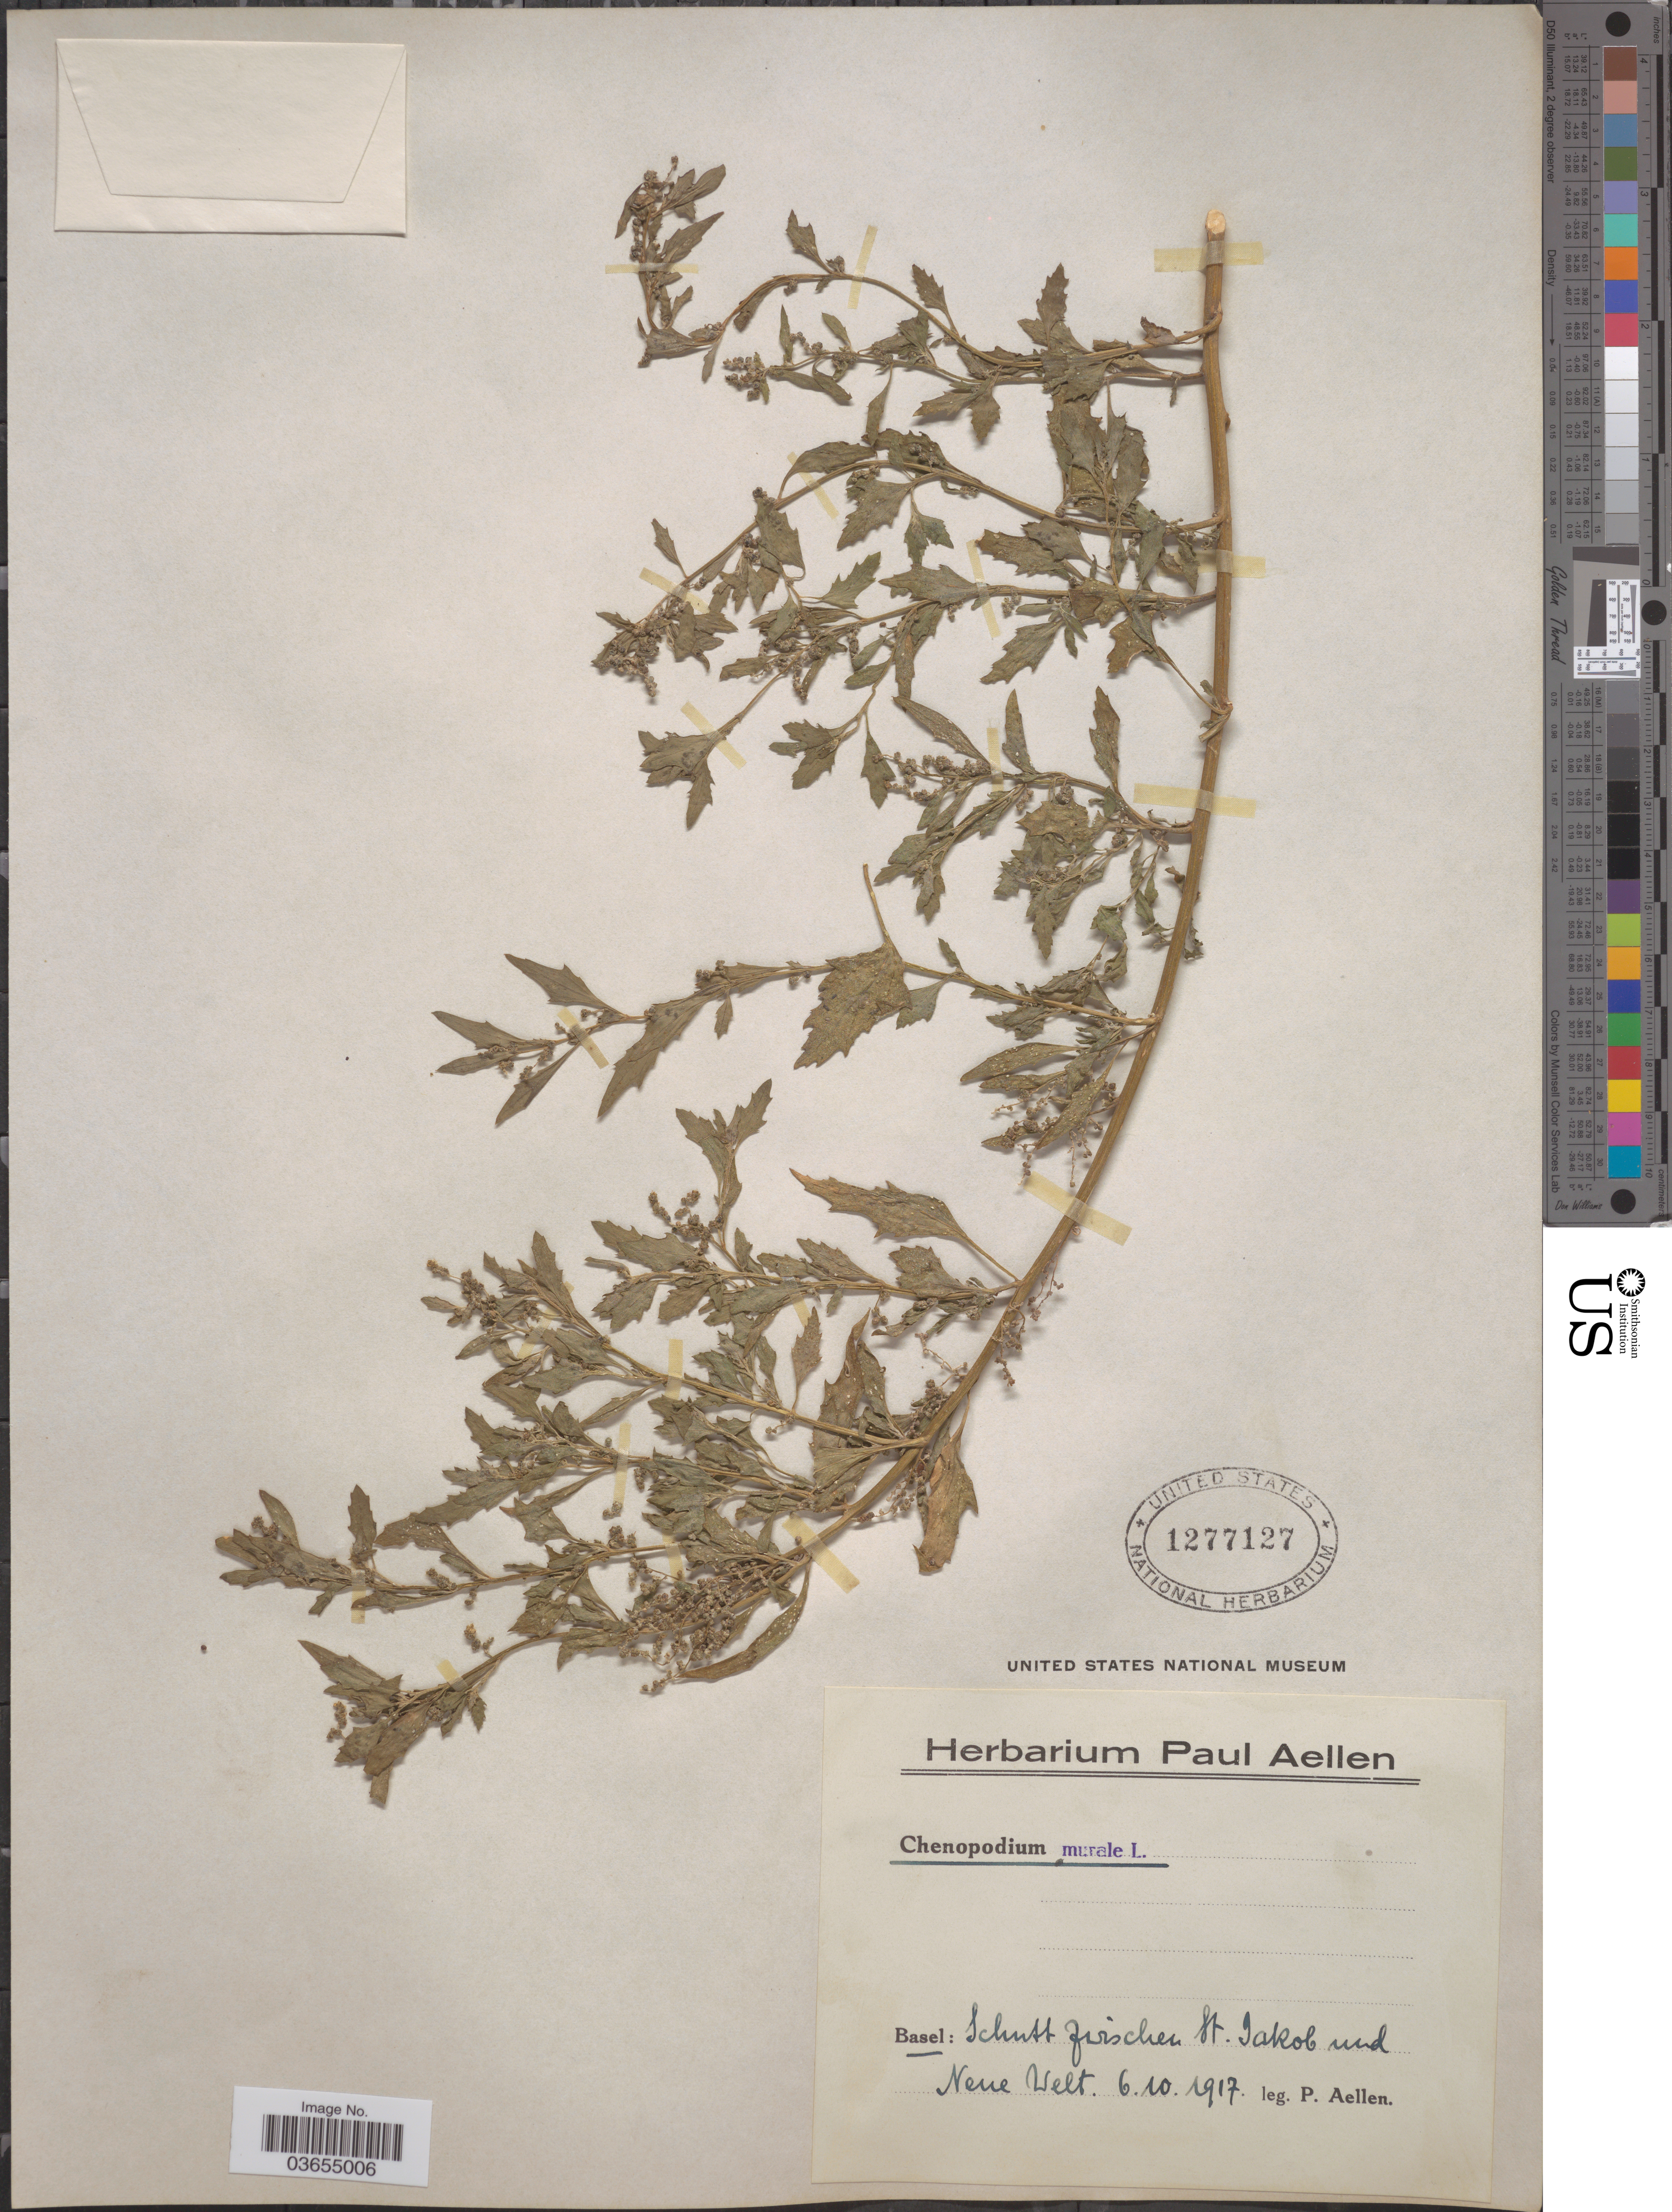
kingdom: Plantae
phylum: Tracheophyta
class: Magnoliopsida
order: Caryophyllales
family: Amaranthaceae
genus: Chenopodium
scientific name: Chenopodium murale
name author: L.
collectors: P. Aellen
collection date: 1917-10-06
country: Switzerland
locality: Basel: Schutt Zwischen St. Jakob und Neue Welt.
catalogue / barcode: US 1277127